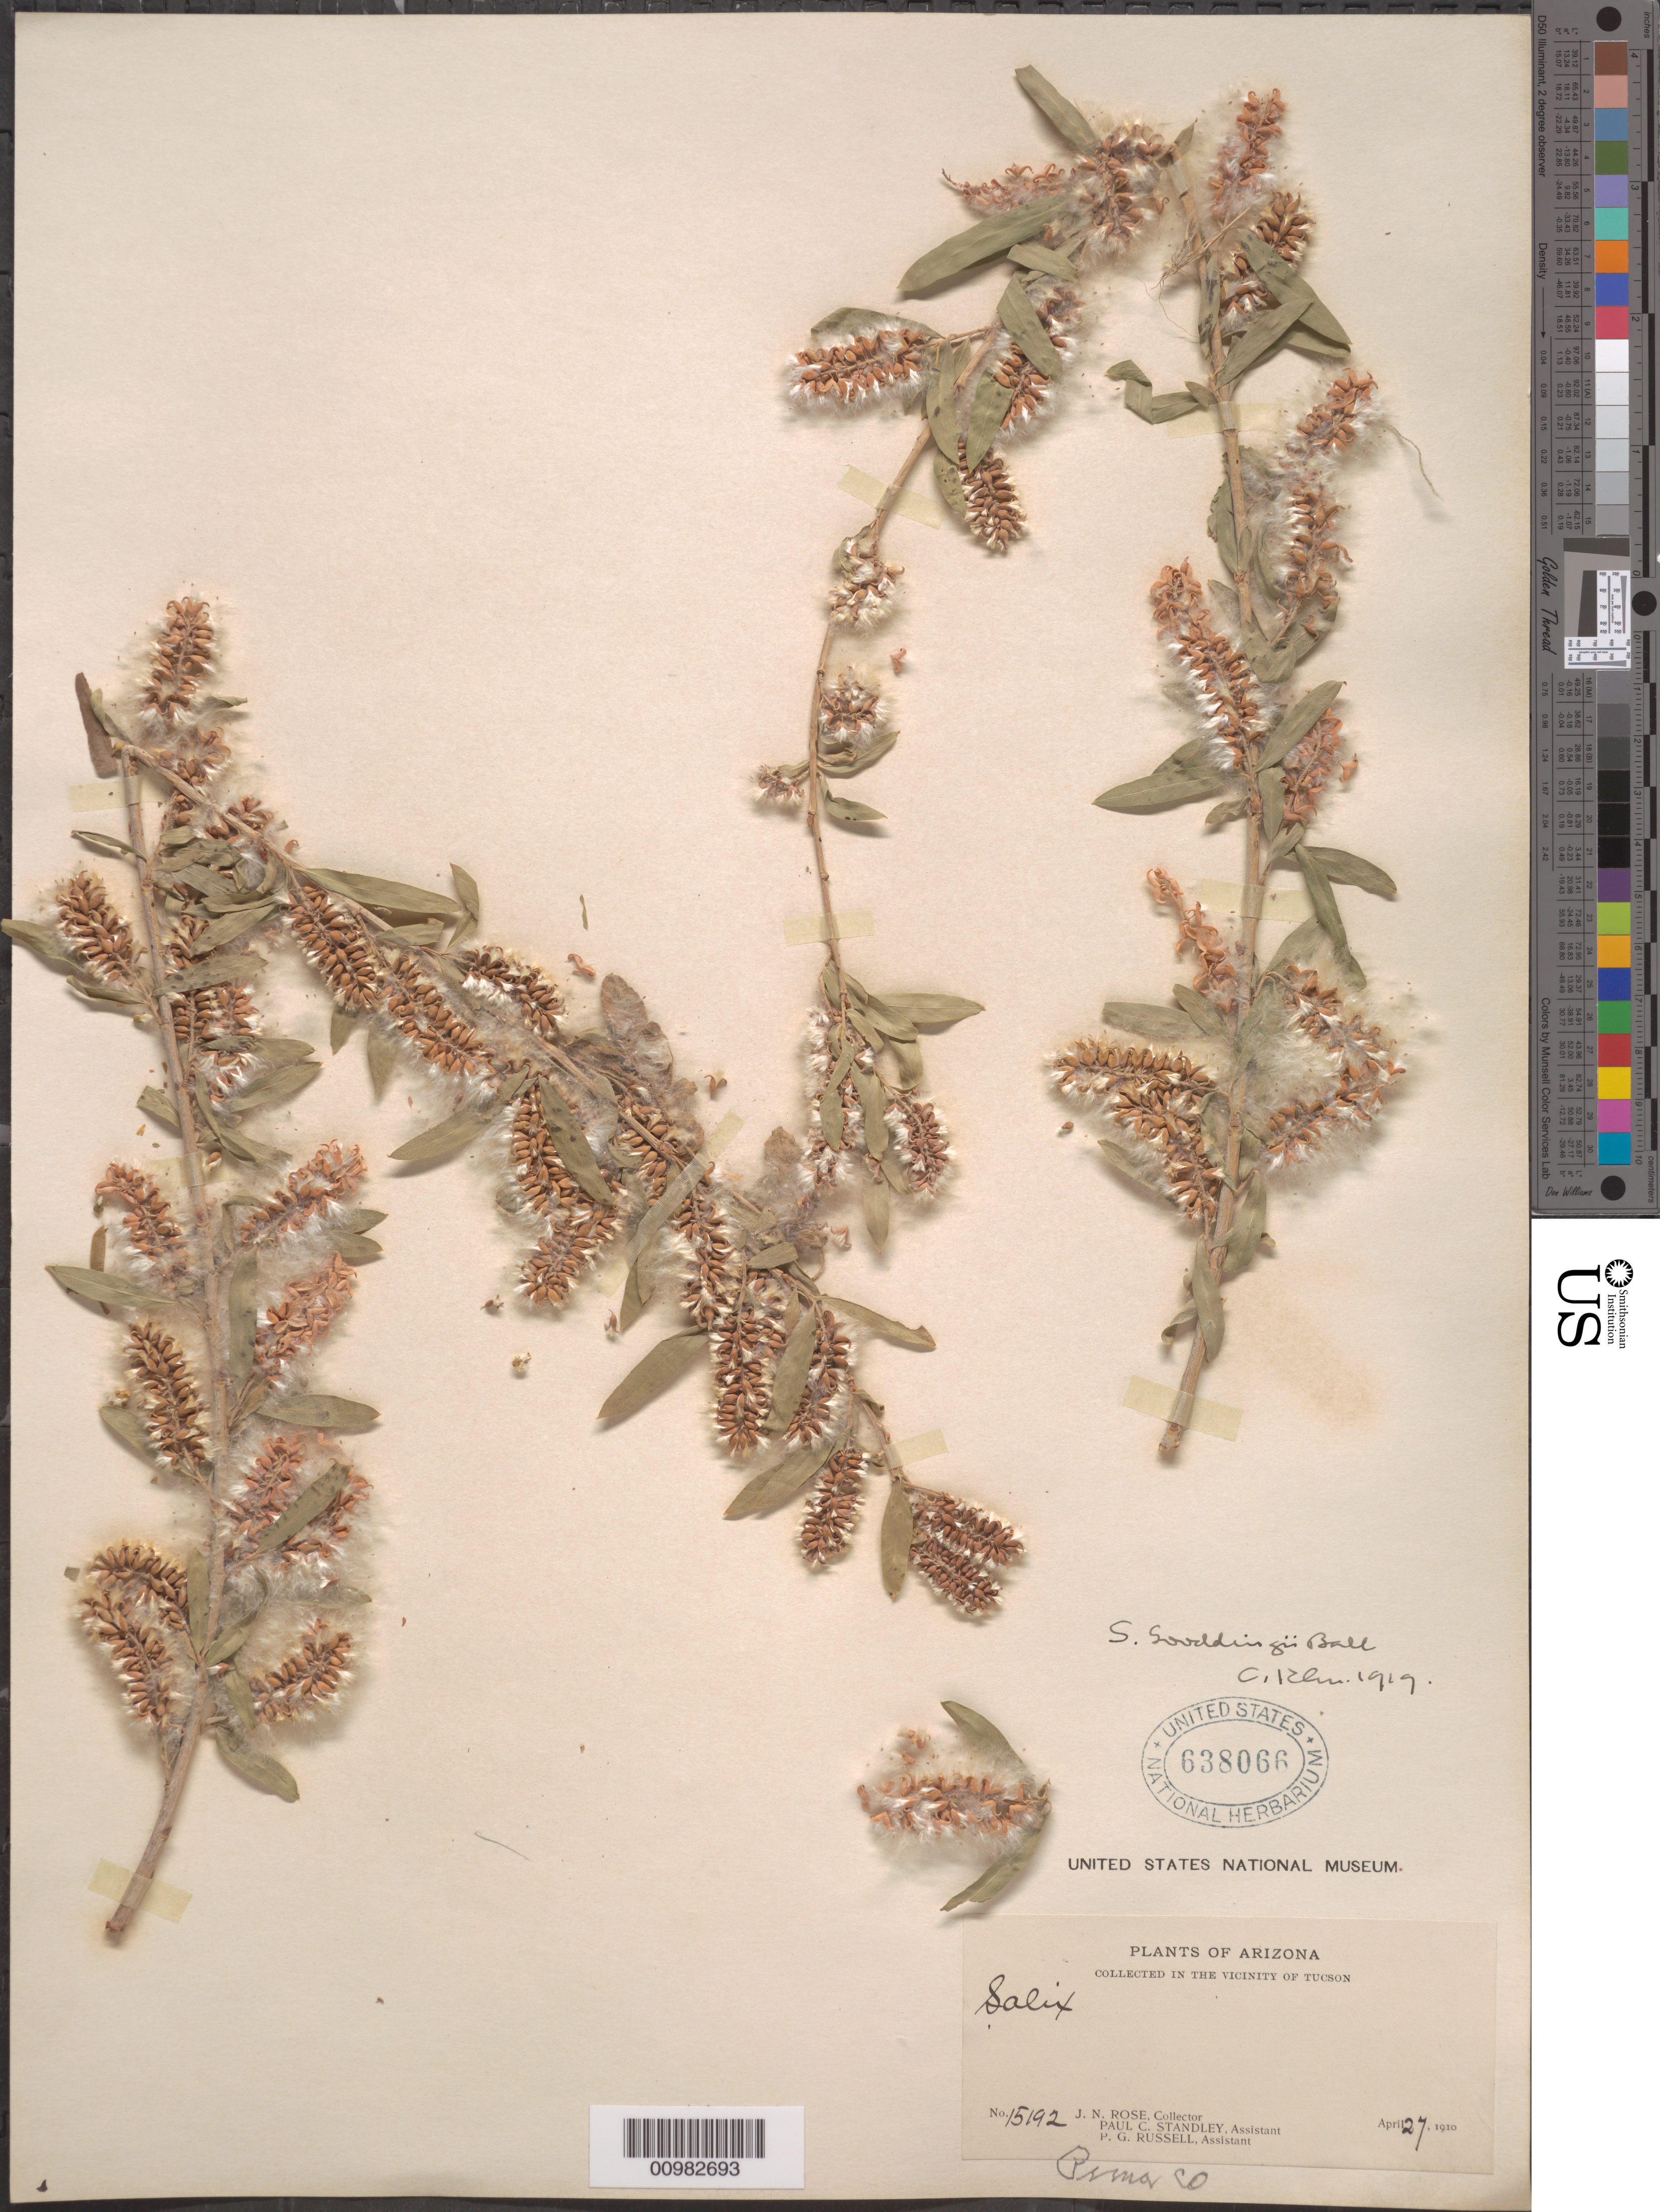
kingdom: Plantae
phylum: Tracheophyta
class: Magnoliopsida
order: Malpighiales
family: Salicaceae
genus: Salix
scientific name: Salix gooddingii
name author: C.R. Ball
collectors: J. N. Rose & P. C. Standley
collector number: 15192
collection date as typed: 27 Apr 1910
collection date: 1910-04-27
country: United States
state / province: Arizona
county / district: Pima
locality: Vicinity of Tucson.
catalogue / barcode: US 638066